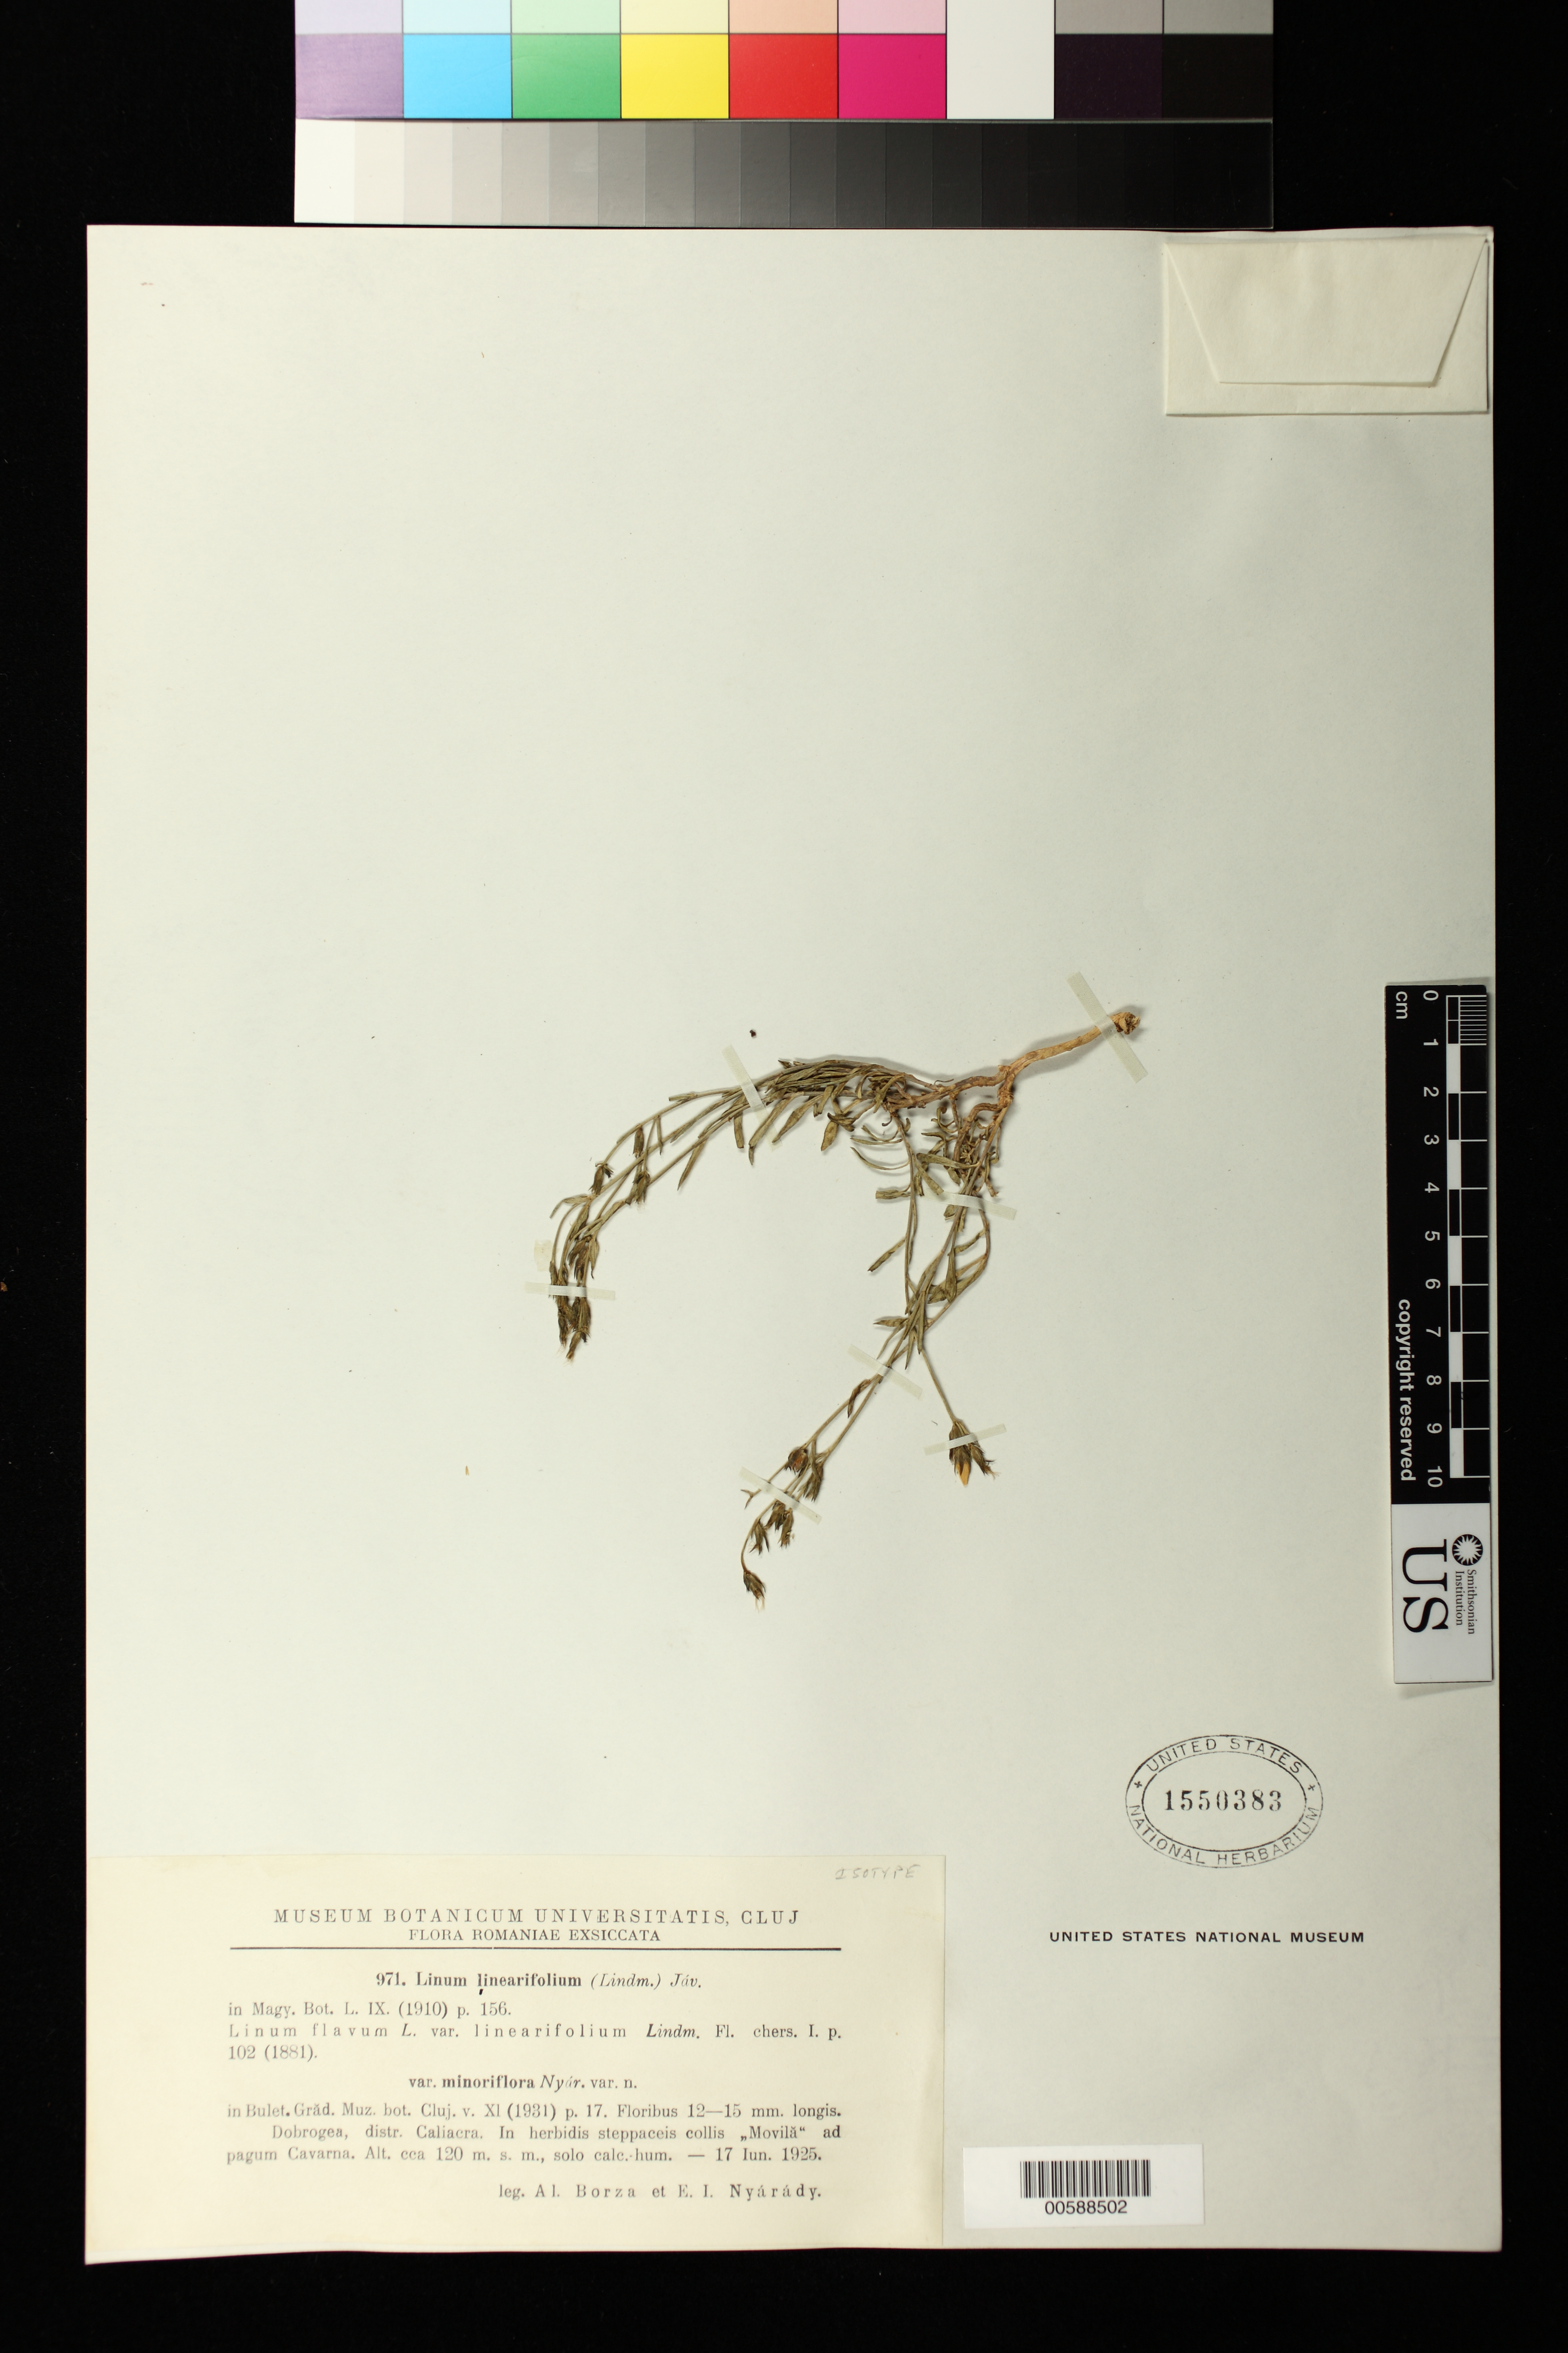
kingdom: Plantae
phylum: Tracheophyta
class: Magnoliopsida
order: Malpighiales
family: Linaceae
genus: Linum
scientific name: Linum linearifolium var. minoriflora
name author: Nyár.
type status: Isotype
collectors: A. Borza & E. Nyárády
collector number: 971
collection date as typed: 17 Jun 1925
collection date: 1925-06-17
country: Romania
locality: Dobrogea, distr. Caliacra. In herbidis steppaceis collis "Movila" ad pagum Cavarna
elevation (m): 120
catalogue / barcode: US 1550383